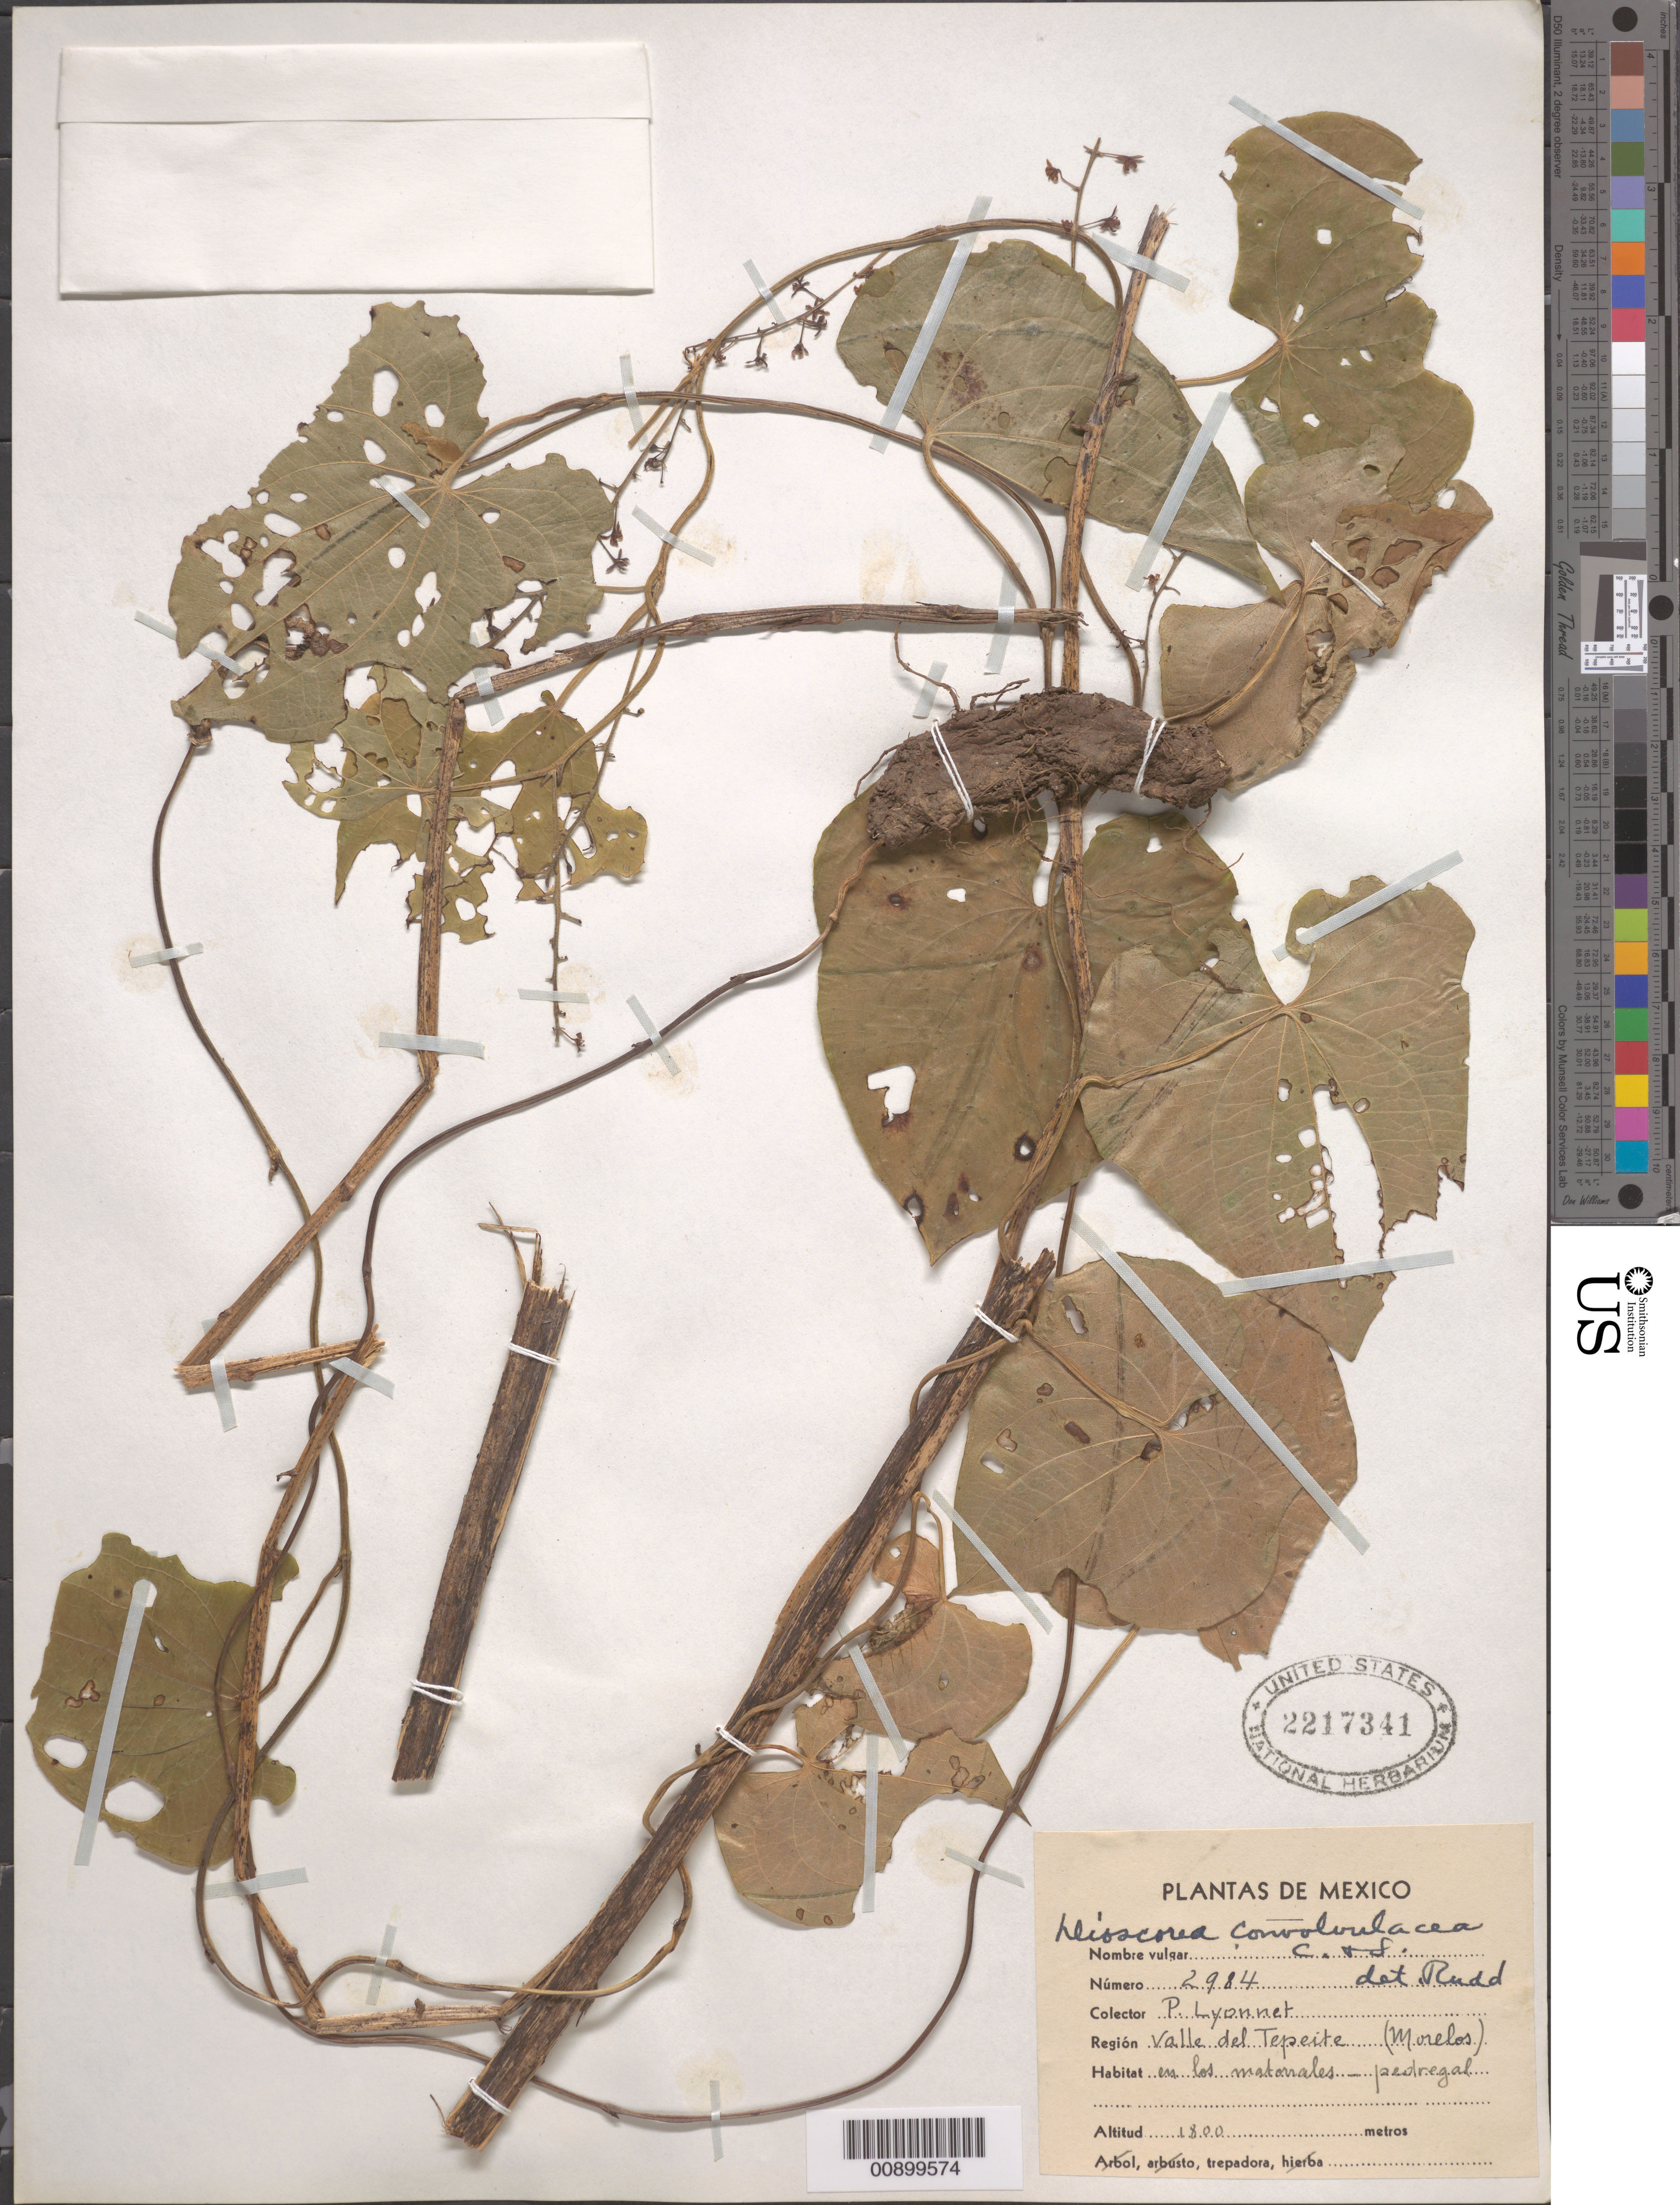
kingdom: Plantae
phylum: Tracheophyta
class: Liliopsida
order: Dioscoreales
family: Dioscoreaceae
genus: Dioscorea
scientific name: Dioscorea convolvulacea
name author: Schltdl. & Cham.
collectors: Bro. E. Lyonnet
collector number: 2984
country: Mexico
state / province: Morelos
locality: Valle del Tepeite.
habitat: En los matorrales - pedregal.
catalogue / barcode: US 2217341